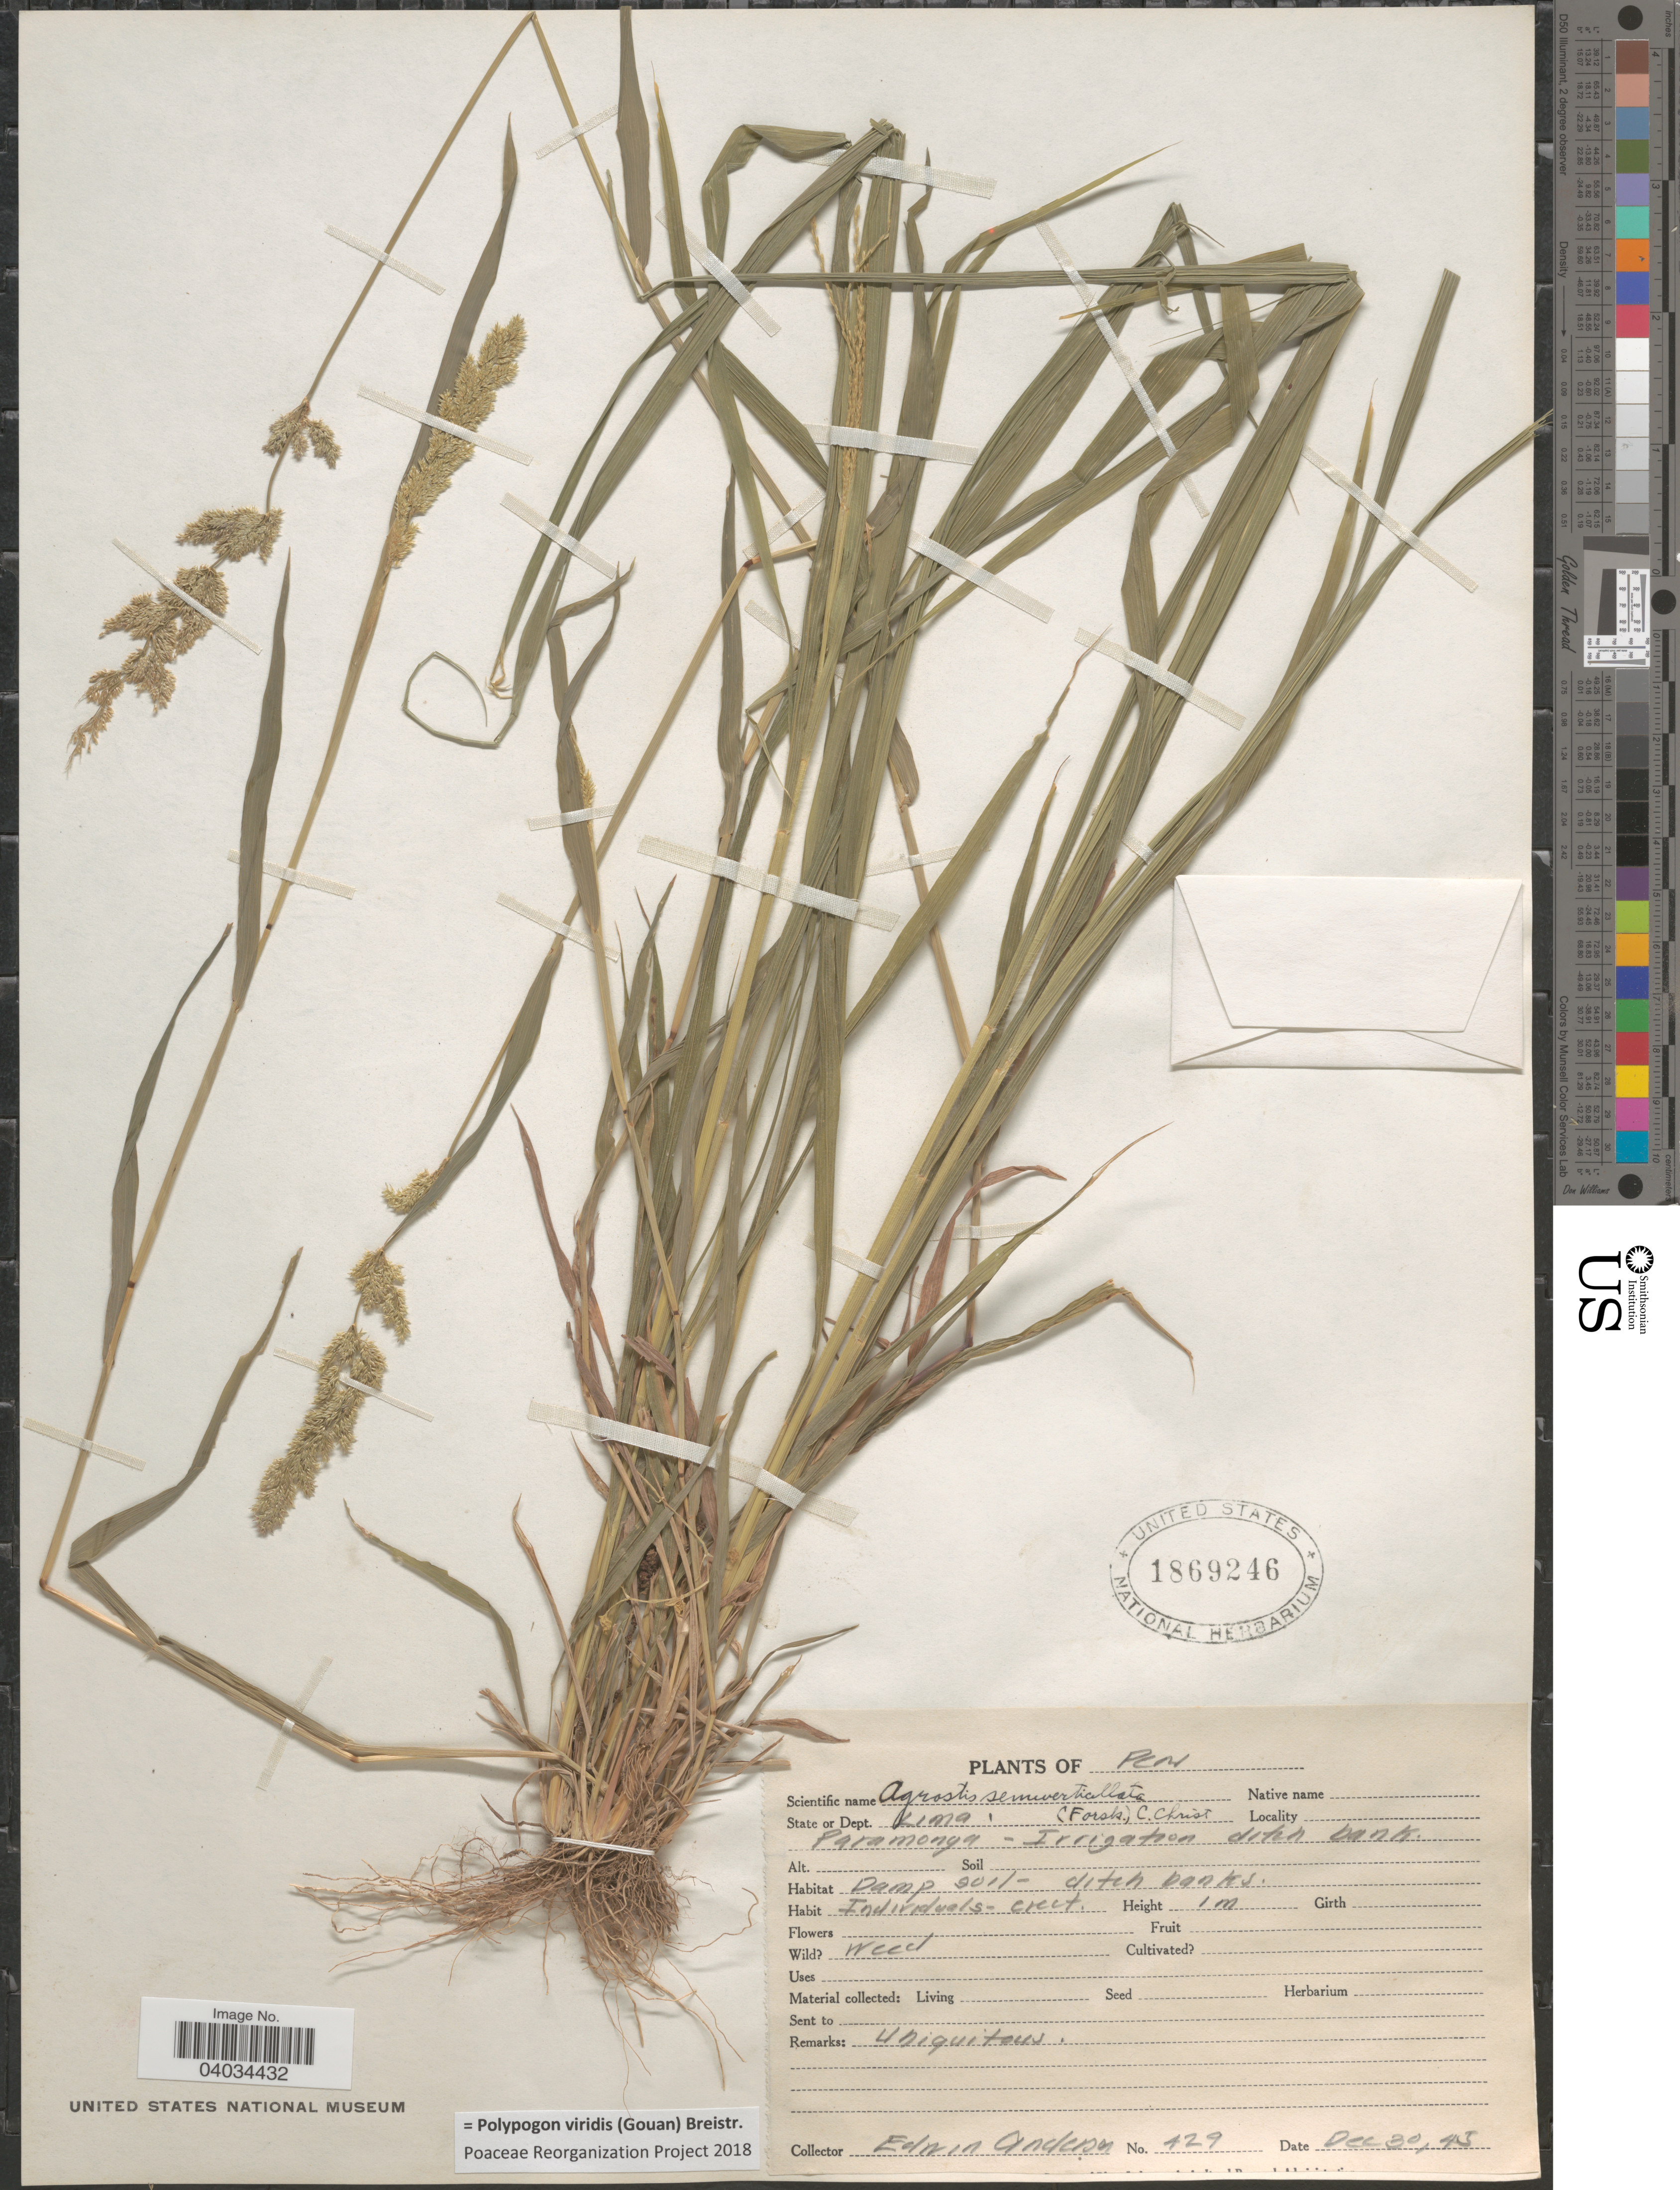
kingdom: Plantae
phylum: Tracheophyta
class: Liliopsida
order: Poales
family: Poaceae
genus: Polypogon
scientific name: Polypogon viridis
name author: (Gouan) Breistroffer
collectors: E. Anderson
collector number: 429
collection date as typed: Transcribed d/m/y: 30/12/45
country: Peru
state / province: Lima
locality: State of Dept. Lima. Paramonga - Irrigation ditch bank.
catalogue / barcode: US 1869246